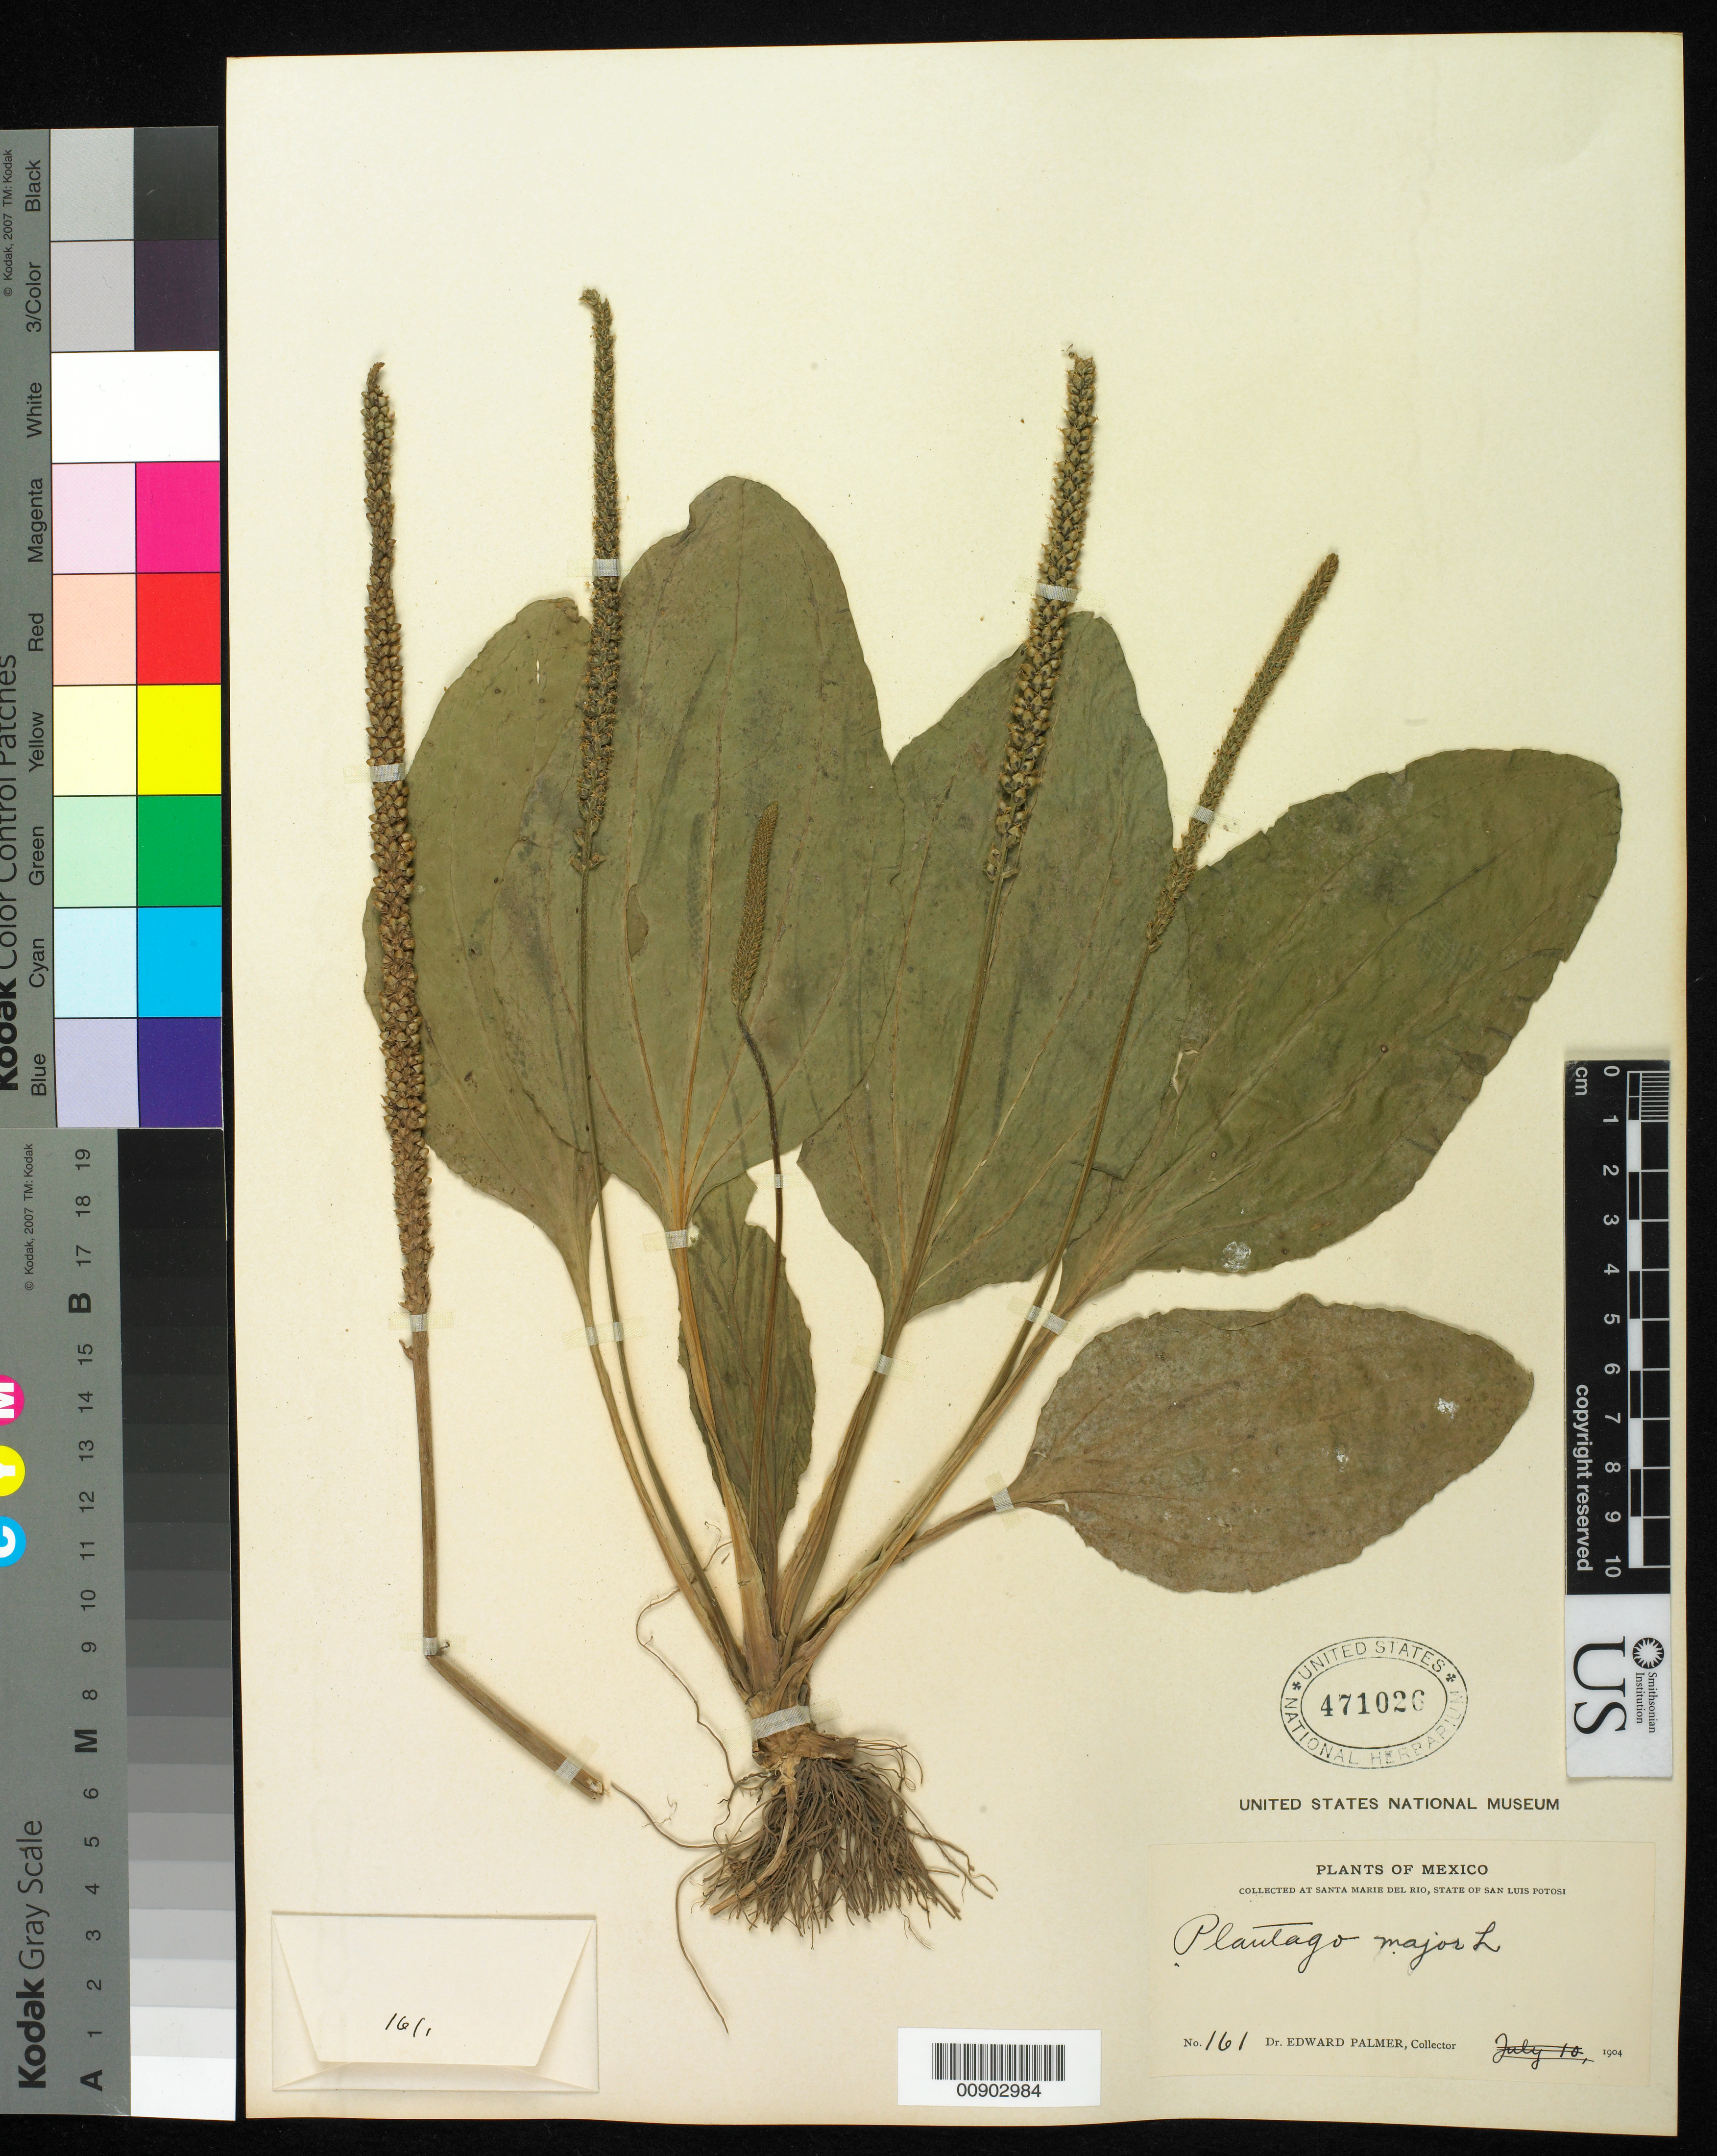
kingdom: Plantae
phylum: Tracheophyta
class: Magnoliopsida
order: Lamiales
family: Plantaginaceae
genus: Plantago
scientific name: Plantago major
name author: L.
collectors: E. Palmer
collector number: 161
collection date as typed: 1904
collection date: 1904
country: Mexico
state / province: San Luis Potosí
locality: Santa Marie del Rio, San Luis Potosí.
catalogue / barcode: US 471026